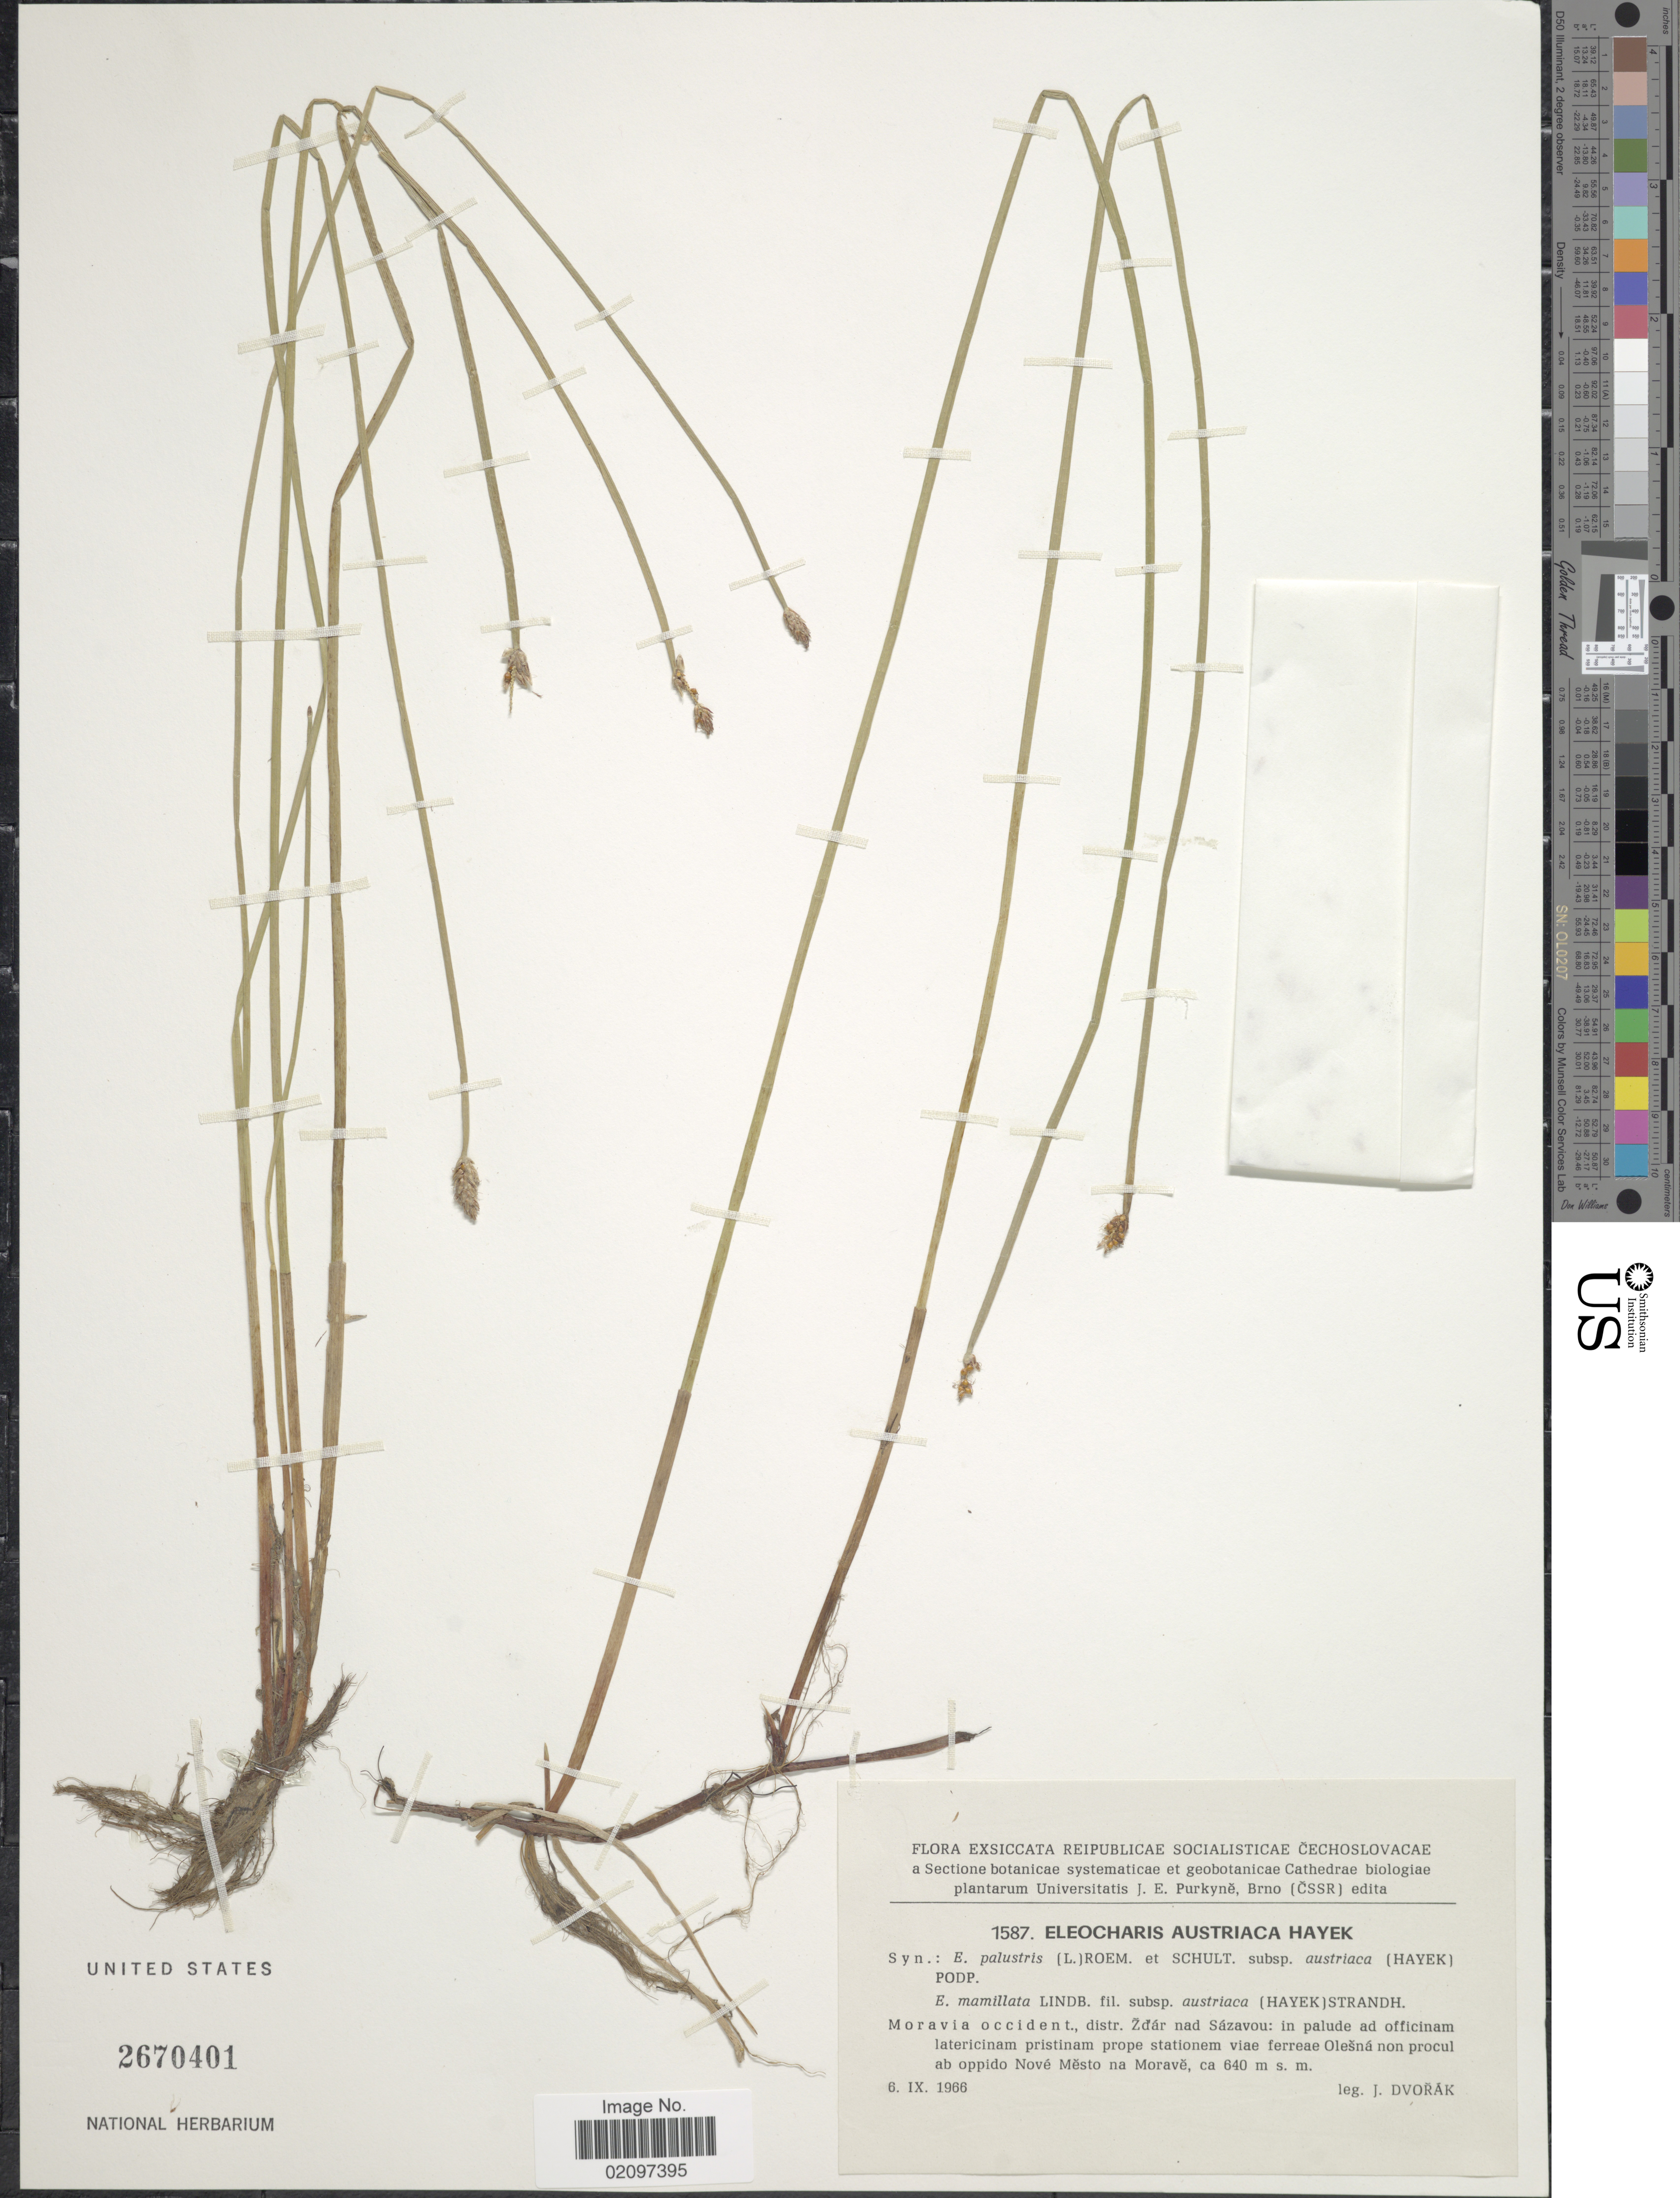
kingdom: Plantae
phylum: Tracheophyta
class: Liliopsida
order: Poales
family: Cyperaceae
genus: Eleocharis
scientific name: Eleocharis palustris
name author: (L.) Roem. & Schult.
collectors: J. Dvorak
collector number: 1587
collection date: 1966-09-06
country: Czechia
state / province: Vysočina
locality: Moravia occidental ., distr. Zdar nad sazabou: in palude ad officinam latericinam pristinam prope stationtem viae ferreae Olesna non procul ab oppido Nove Mesto na Morave. Reipublicae Socialisticae Cechoslovacae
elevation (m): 640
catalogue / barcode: US 2670401